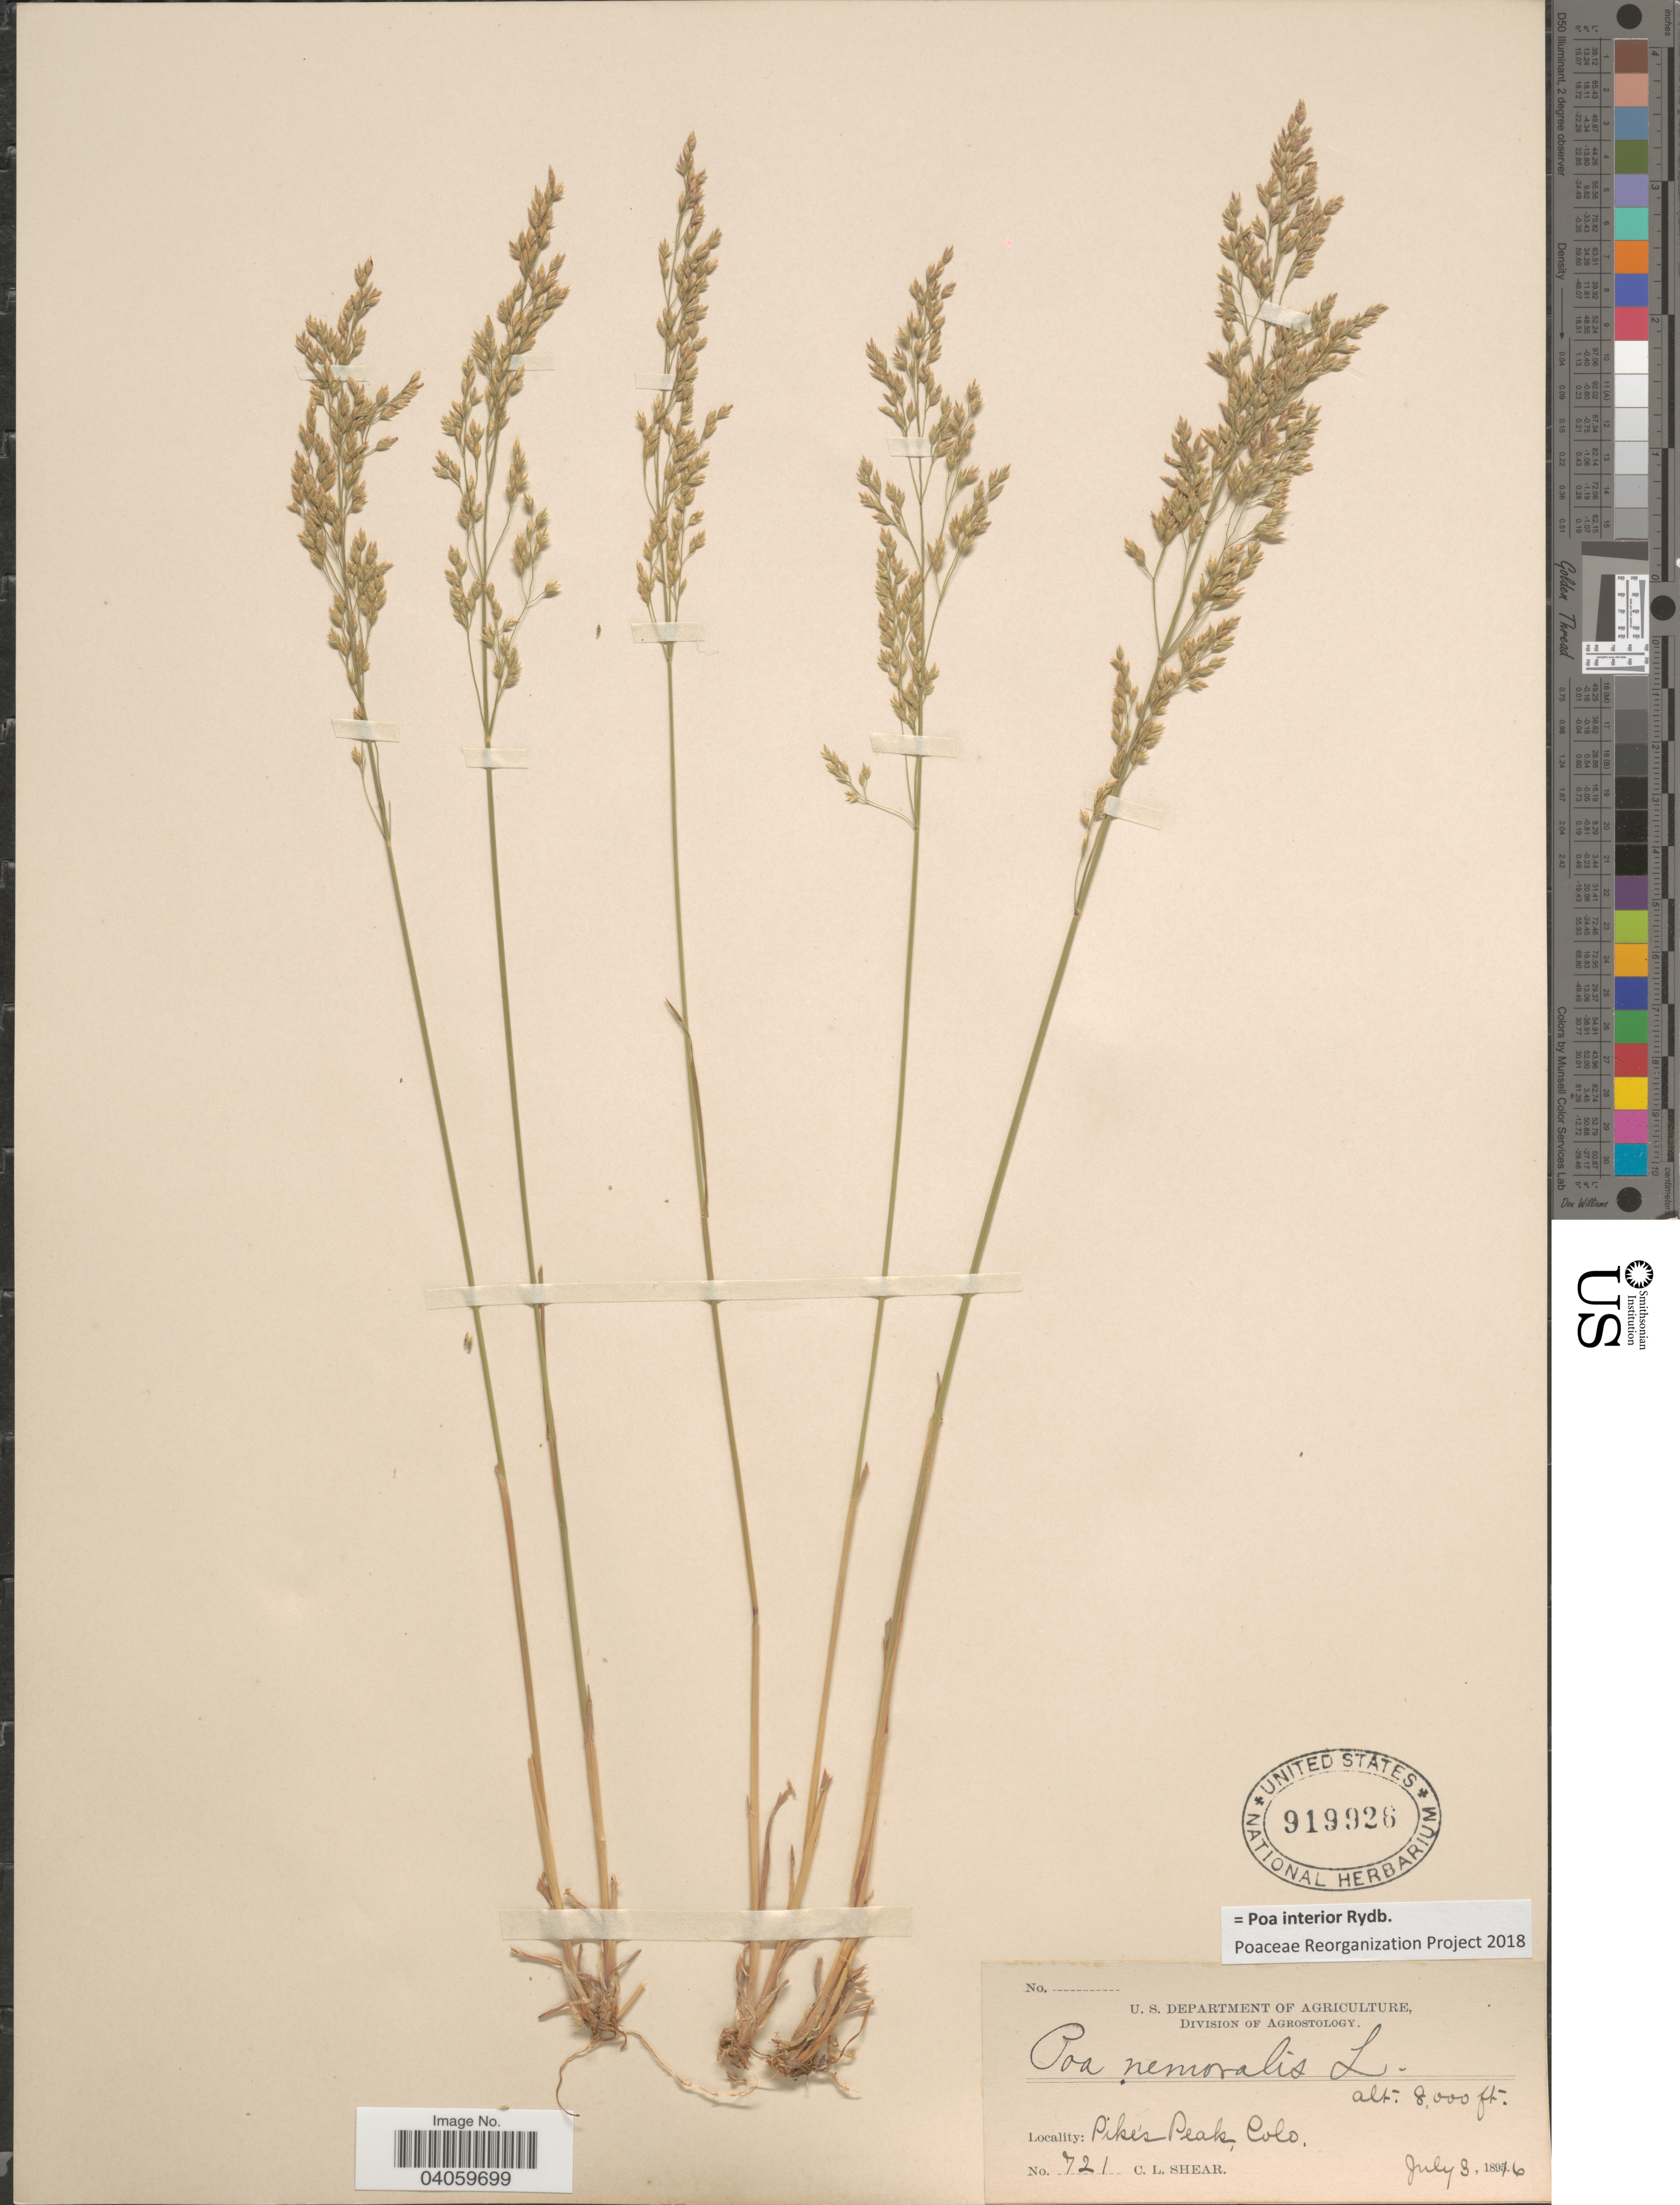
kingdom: Plantae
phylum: Tracheophyta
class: Liliopsida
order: Poales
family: Poaceae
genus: Poa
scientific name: Poa interior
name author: Rydb.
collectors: C. L. Shear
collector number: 721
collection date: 1896-07-03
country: United States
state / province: Colorado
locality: Pike's Peak.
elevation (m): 2438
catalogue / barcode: US 919926